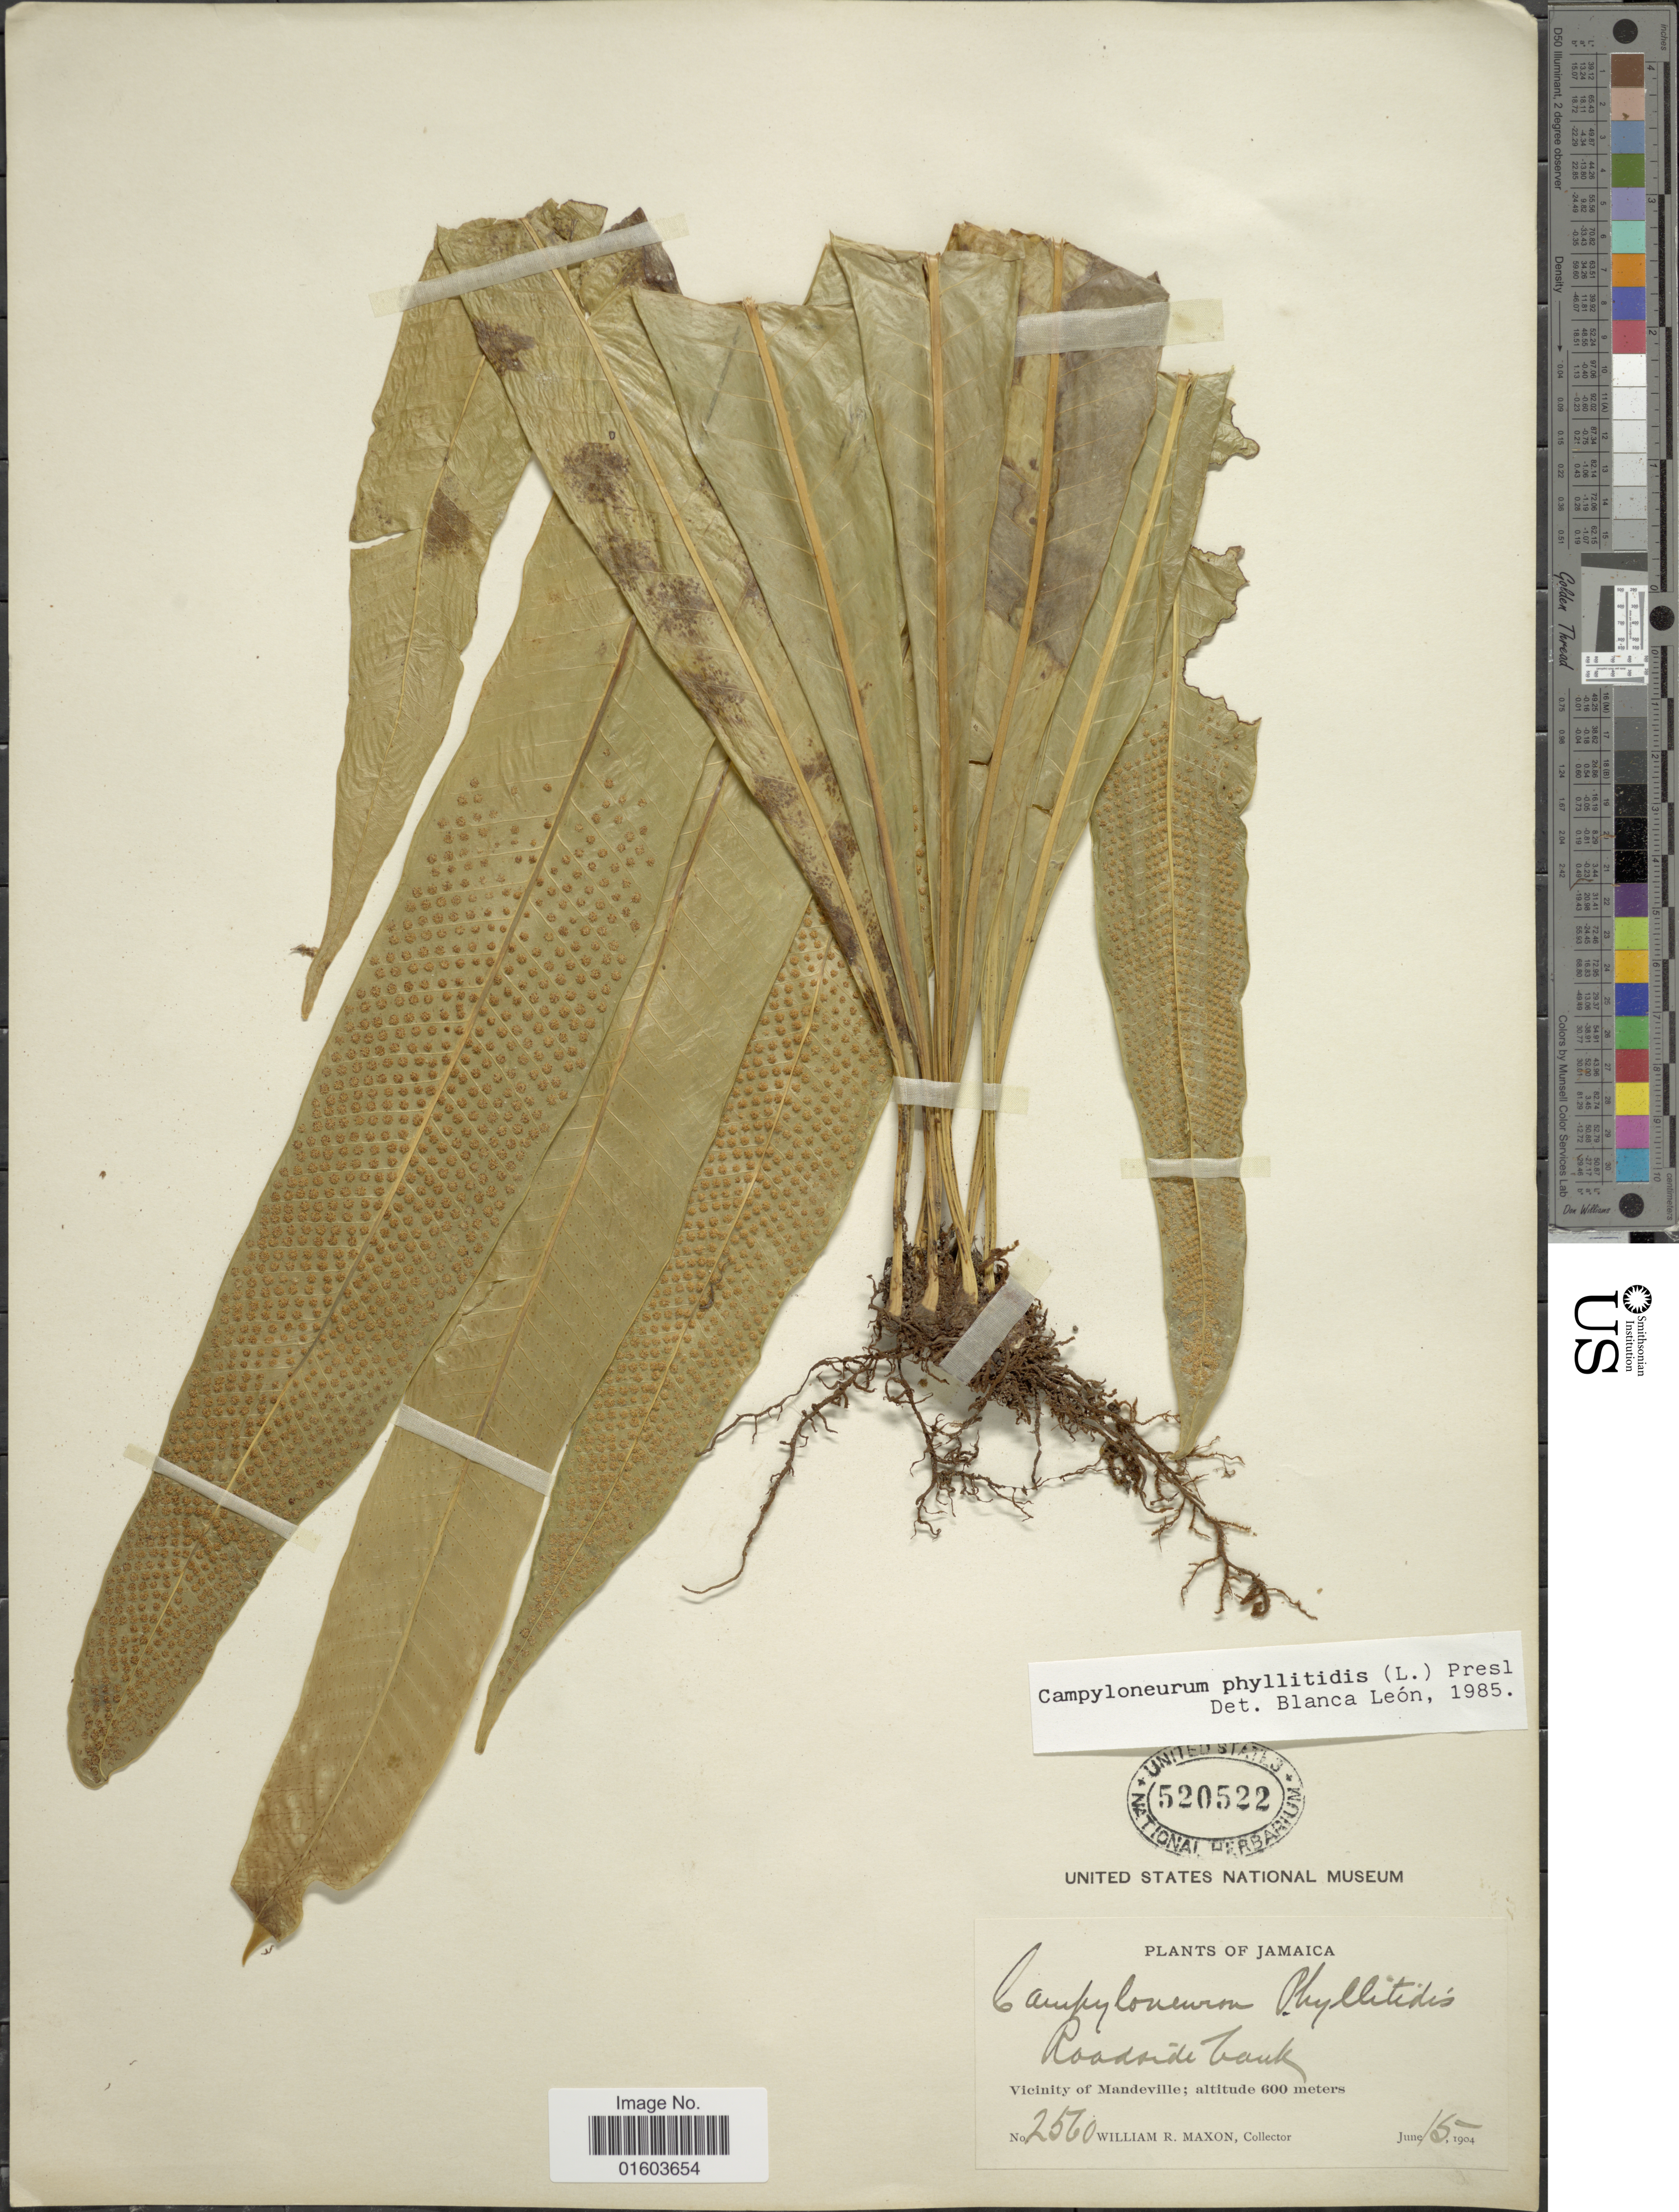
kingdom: Plantae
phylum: Tracheophyta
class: Polypodiopsida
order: Polypodiales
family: Polypodiaceae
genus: Campyloneurum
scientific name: Campyloneurum phyllitidis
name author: (L.) C. Presl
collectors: W. R. Maxon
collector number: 2560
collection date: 1904-06-15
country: Jamaica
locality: Vicinity of Mandeville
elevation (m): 600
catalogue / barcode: US 520522